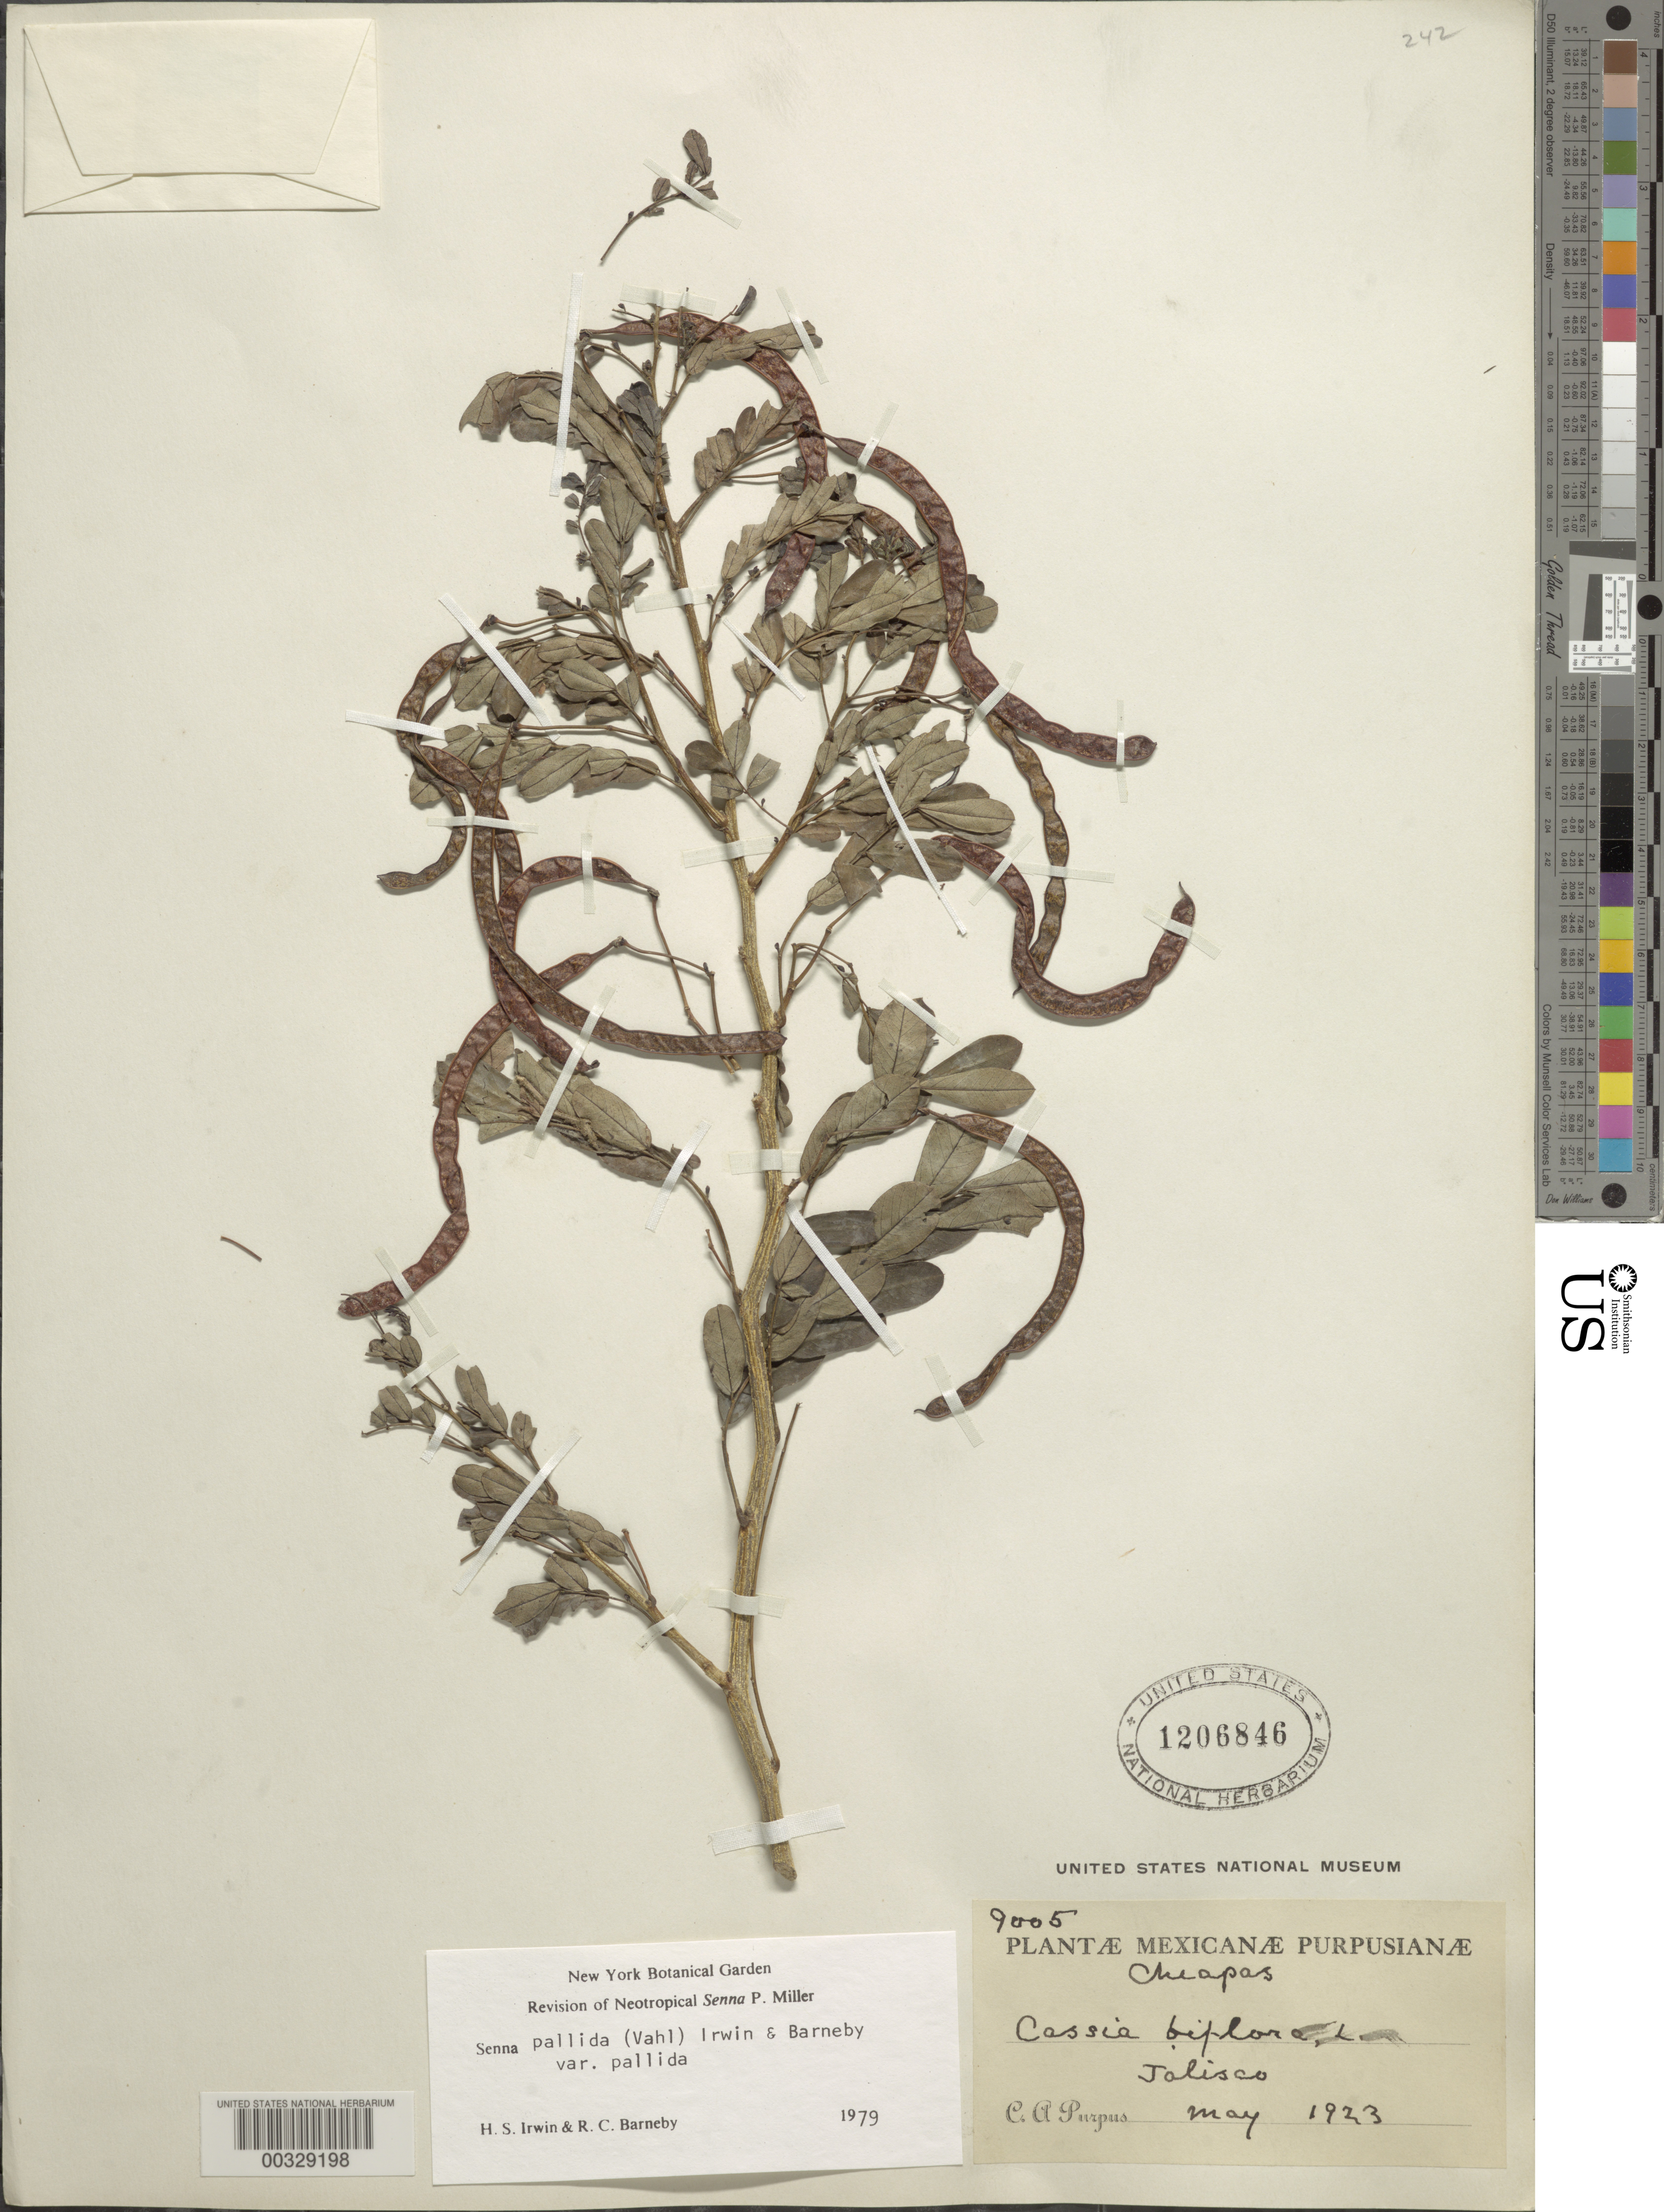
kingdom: Plantae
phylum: Tracheophyta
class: Magnoliopsida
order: Fabales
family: Fabaceae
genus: Senna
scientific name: Senna pallida var. pallida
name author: (Vahl) H.S. Irwin & Barneby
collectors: C. A. Purpus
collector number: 9005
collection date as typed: May 1923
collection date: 1923-05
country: Mexico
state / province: Chiapas / Jalisco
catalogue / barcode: US 1206846